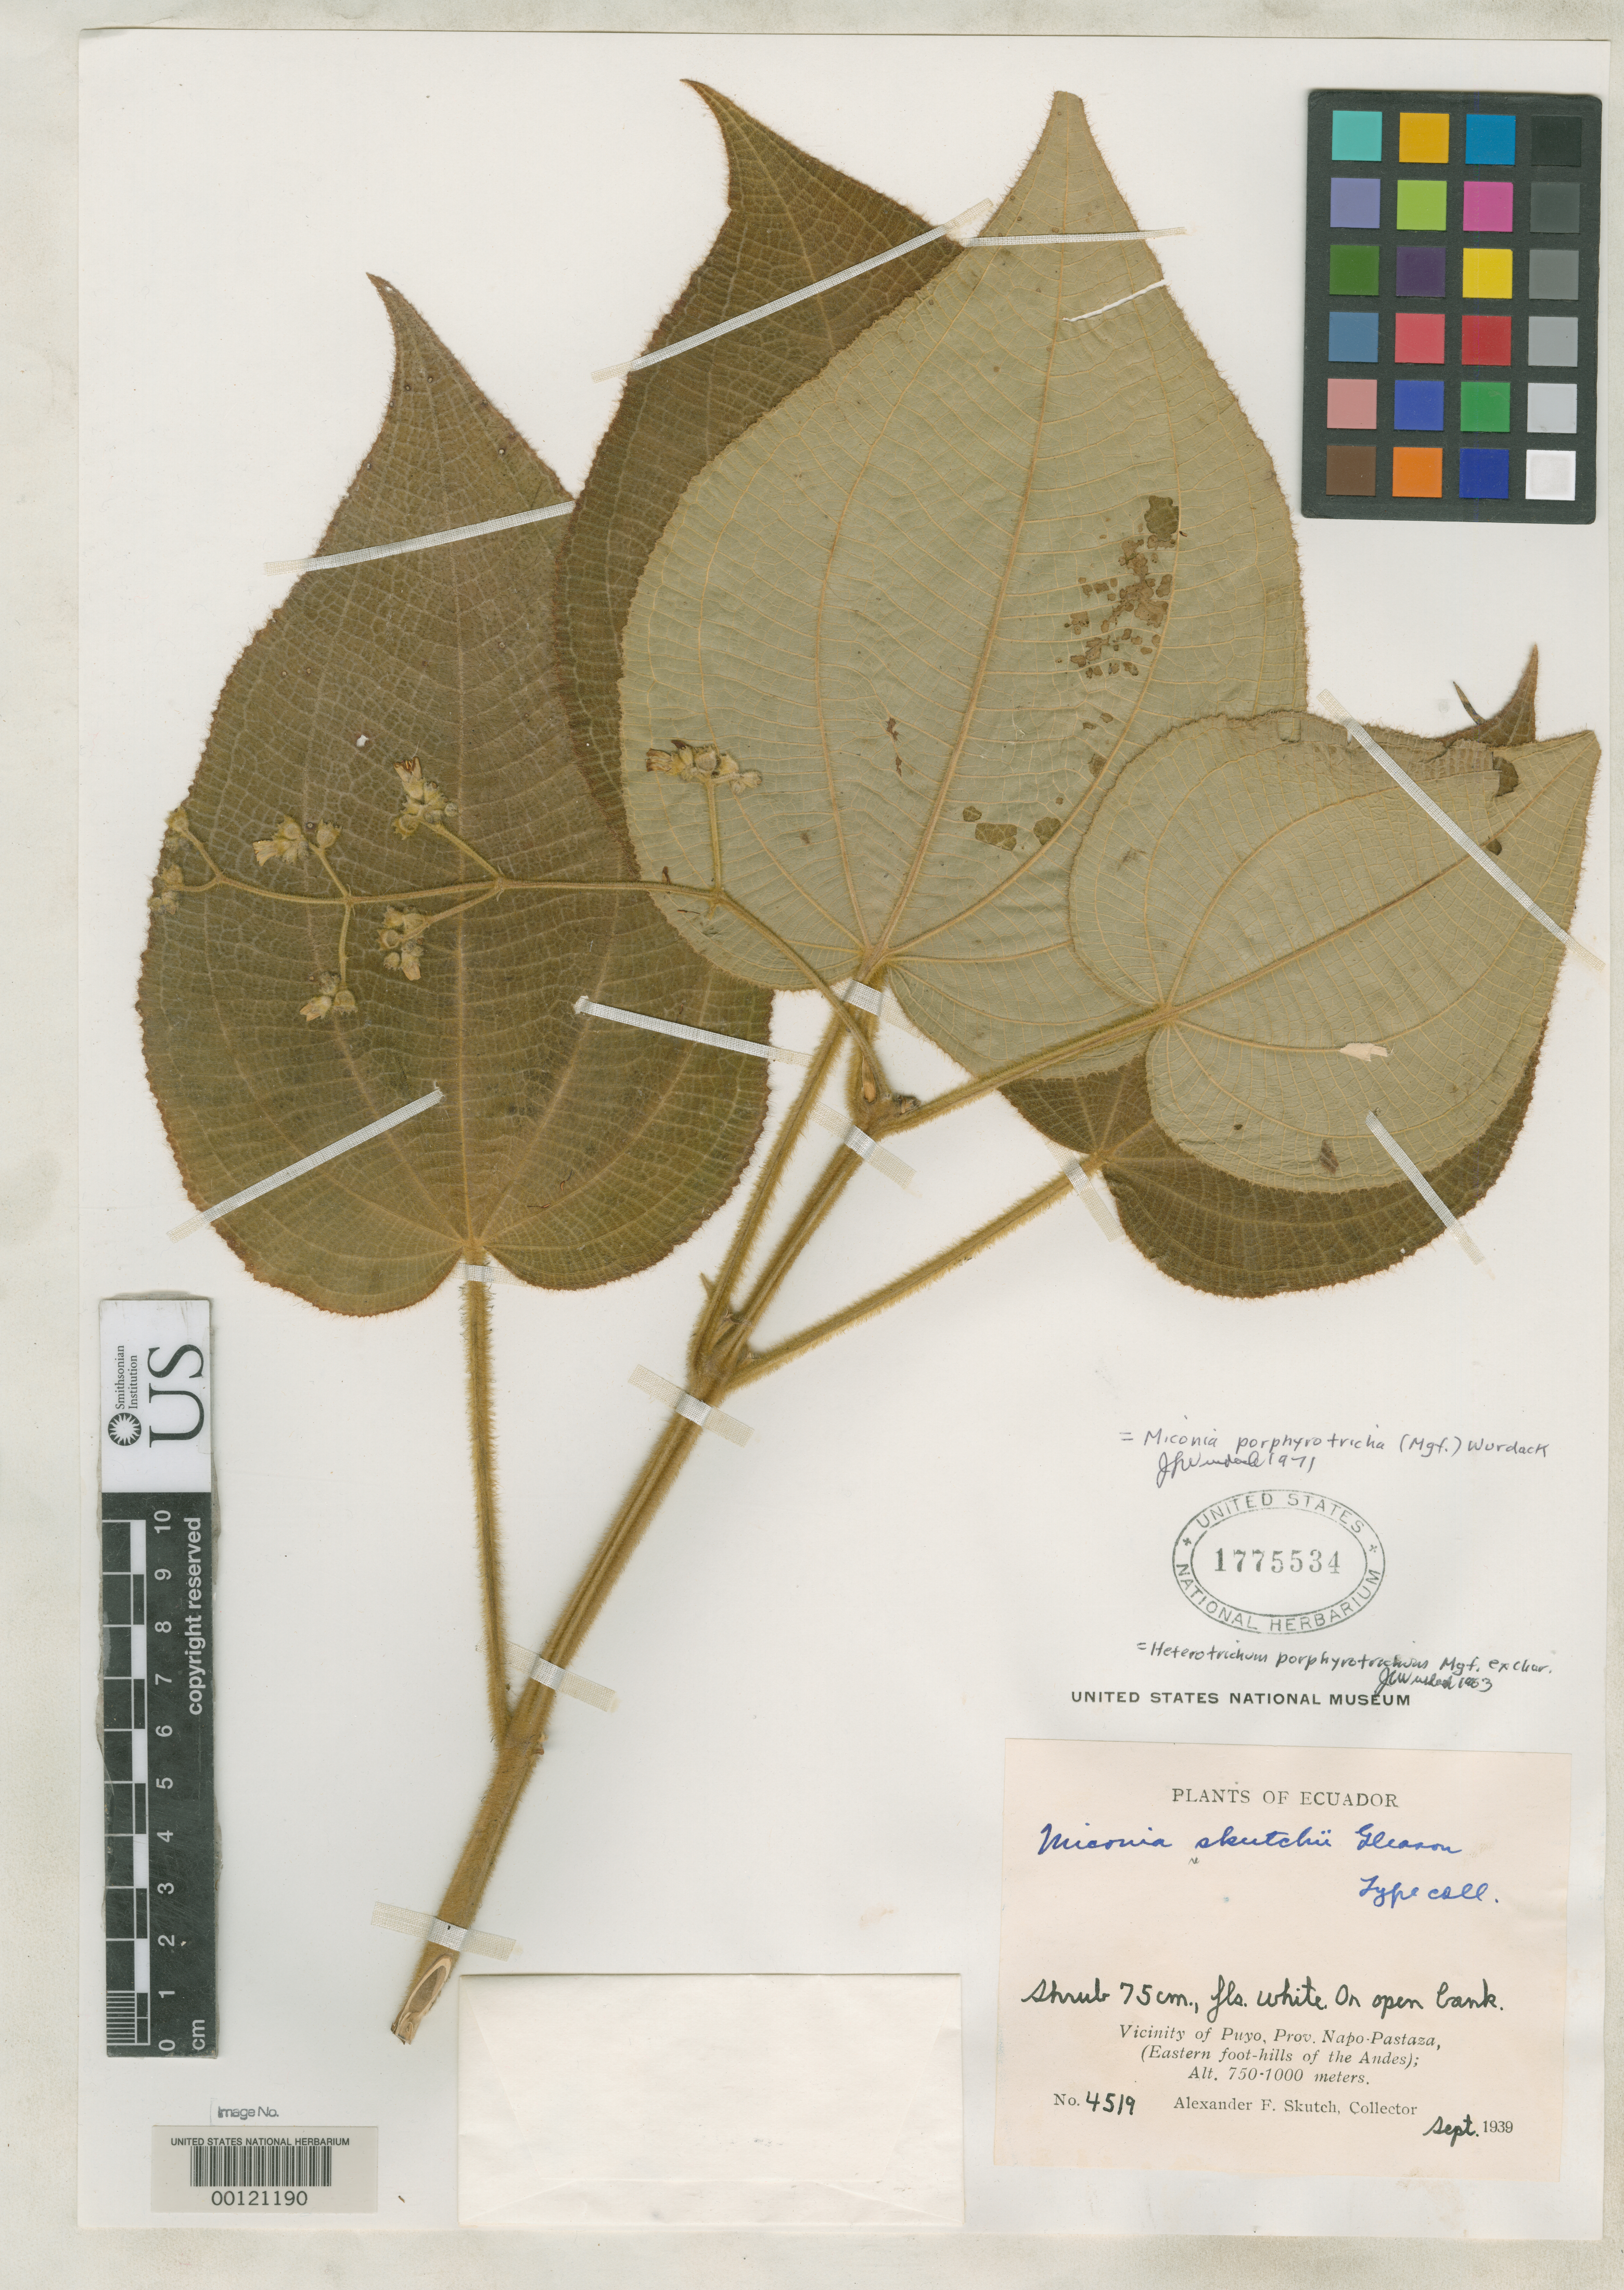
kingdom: Plantae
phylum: Tracheophyta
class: Magnoliopsida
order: Myrtales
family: Melastomataceae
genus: Miconia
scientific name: Miconia skutchii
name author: Gleason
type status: Isotype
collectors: A. F. Skutch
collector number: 4519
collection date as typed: Sep 1939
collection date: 1939-09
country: Ecuador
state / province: Pastaza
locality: Puyo vicinity, Napo-Pastaza.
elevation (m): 750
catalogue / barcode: US 1775534